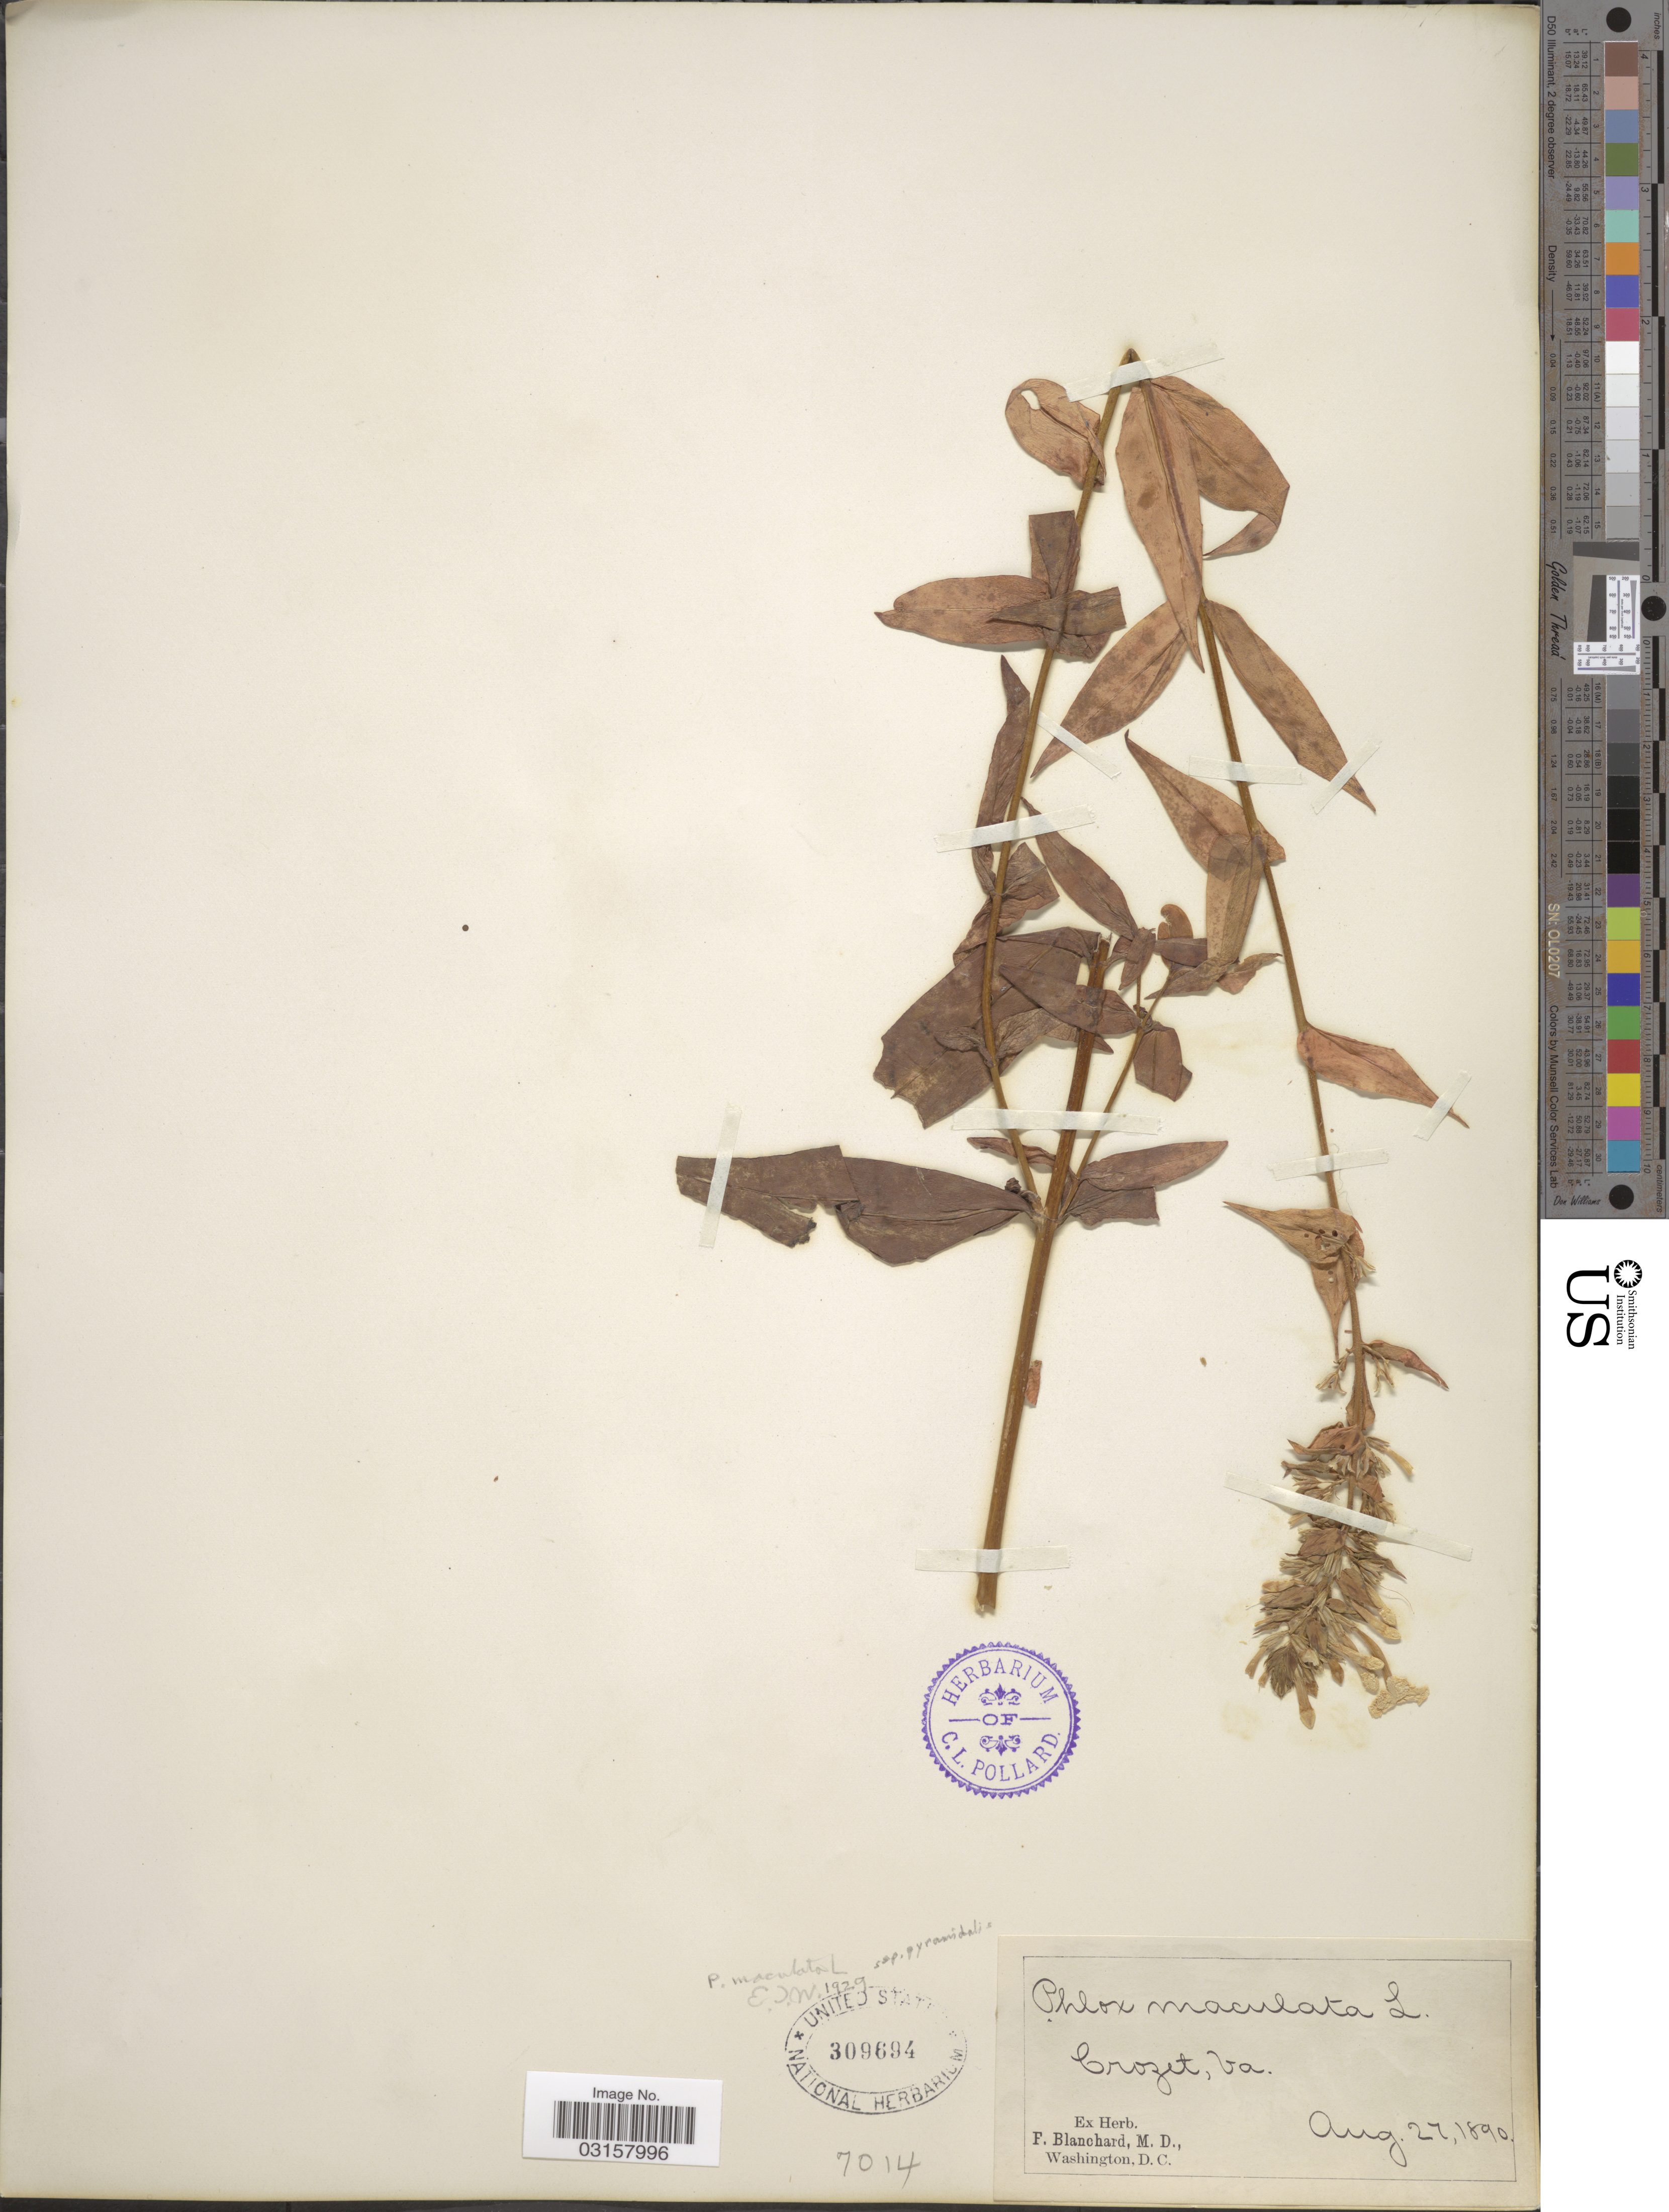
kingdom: Plantae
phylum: Tracheophyta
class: Magnoliopsida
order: Ericales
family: Polemoniaceae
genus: Phlox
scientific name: Phlox x pyramidalis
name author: (Sm.) Wherry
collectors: F. Blanchard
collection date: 1890-08-27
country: United States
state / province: Virginia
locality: Crozet.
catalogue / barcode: US 309694